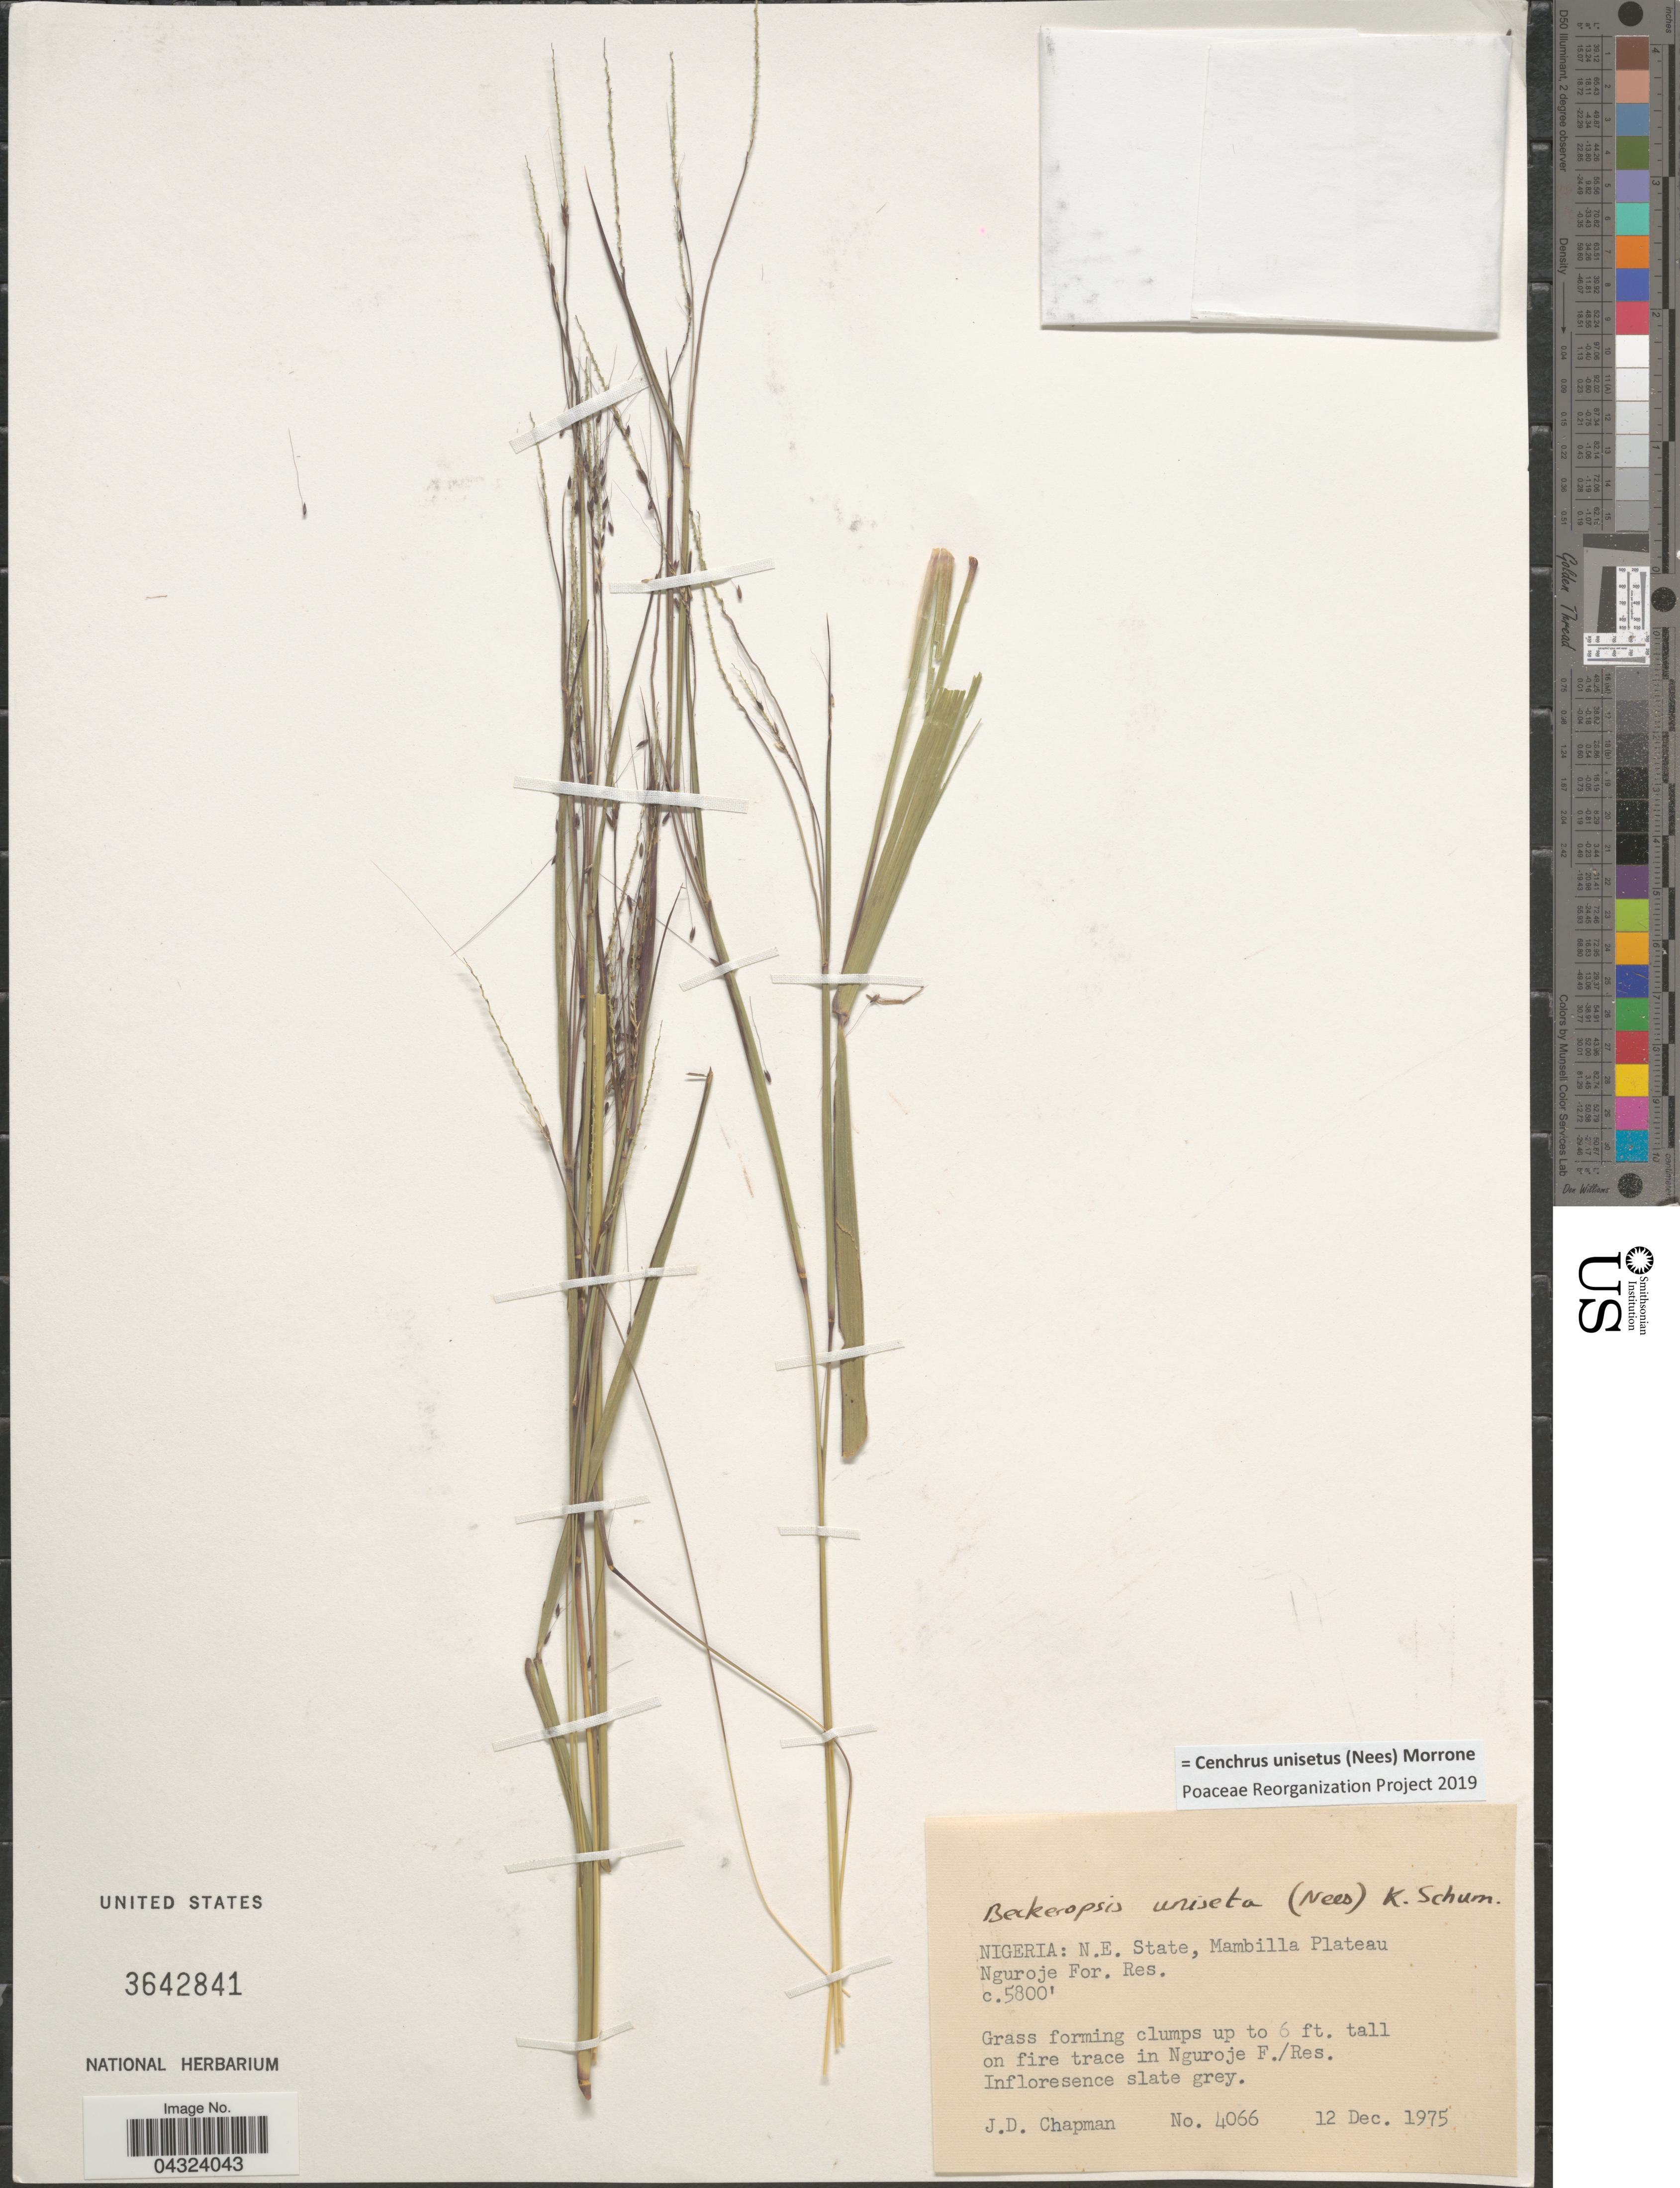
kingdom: Plantae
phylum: Tracheophyta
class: Liliopsida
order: Poales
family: Poaceae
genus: Cenchrus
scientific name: Cenchrus unisetus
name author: (Nees) Morrone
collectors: J. D. Chapman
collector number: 4066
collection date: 1975-12-12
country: Nigeria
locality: N.E. State, Mambilla Plateau Nguroje For. Res.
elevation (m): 1768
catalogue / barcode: US 3642841